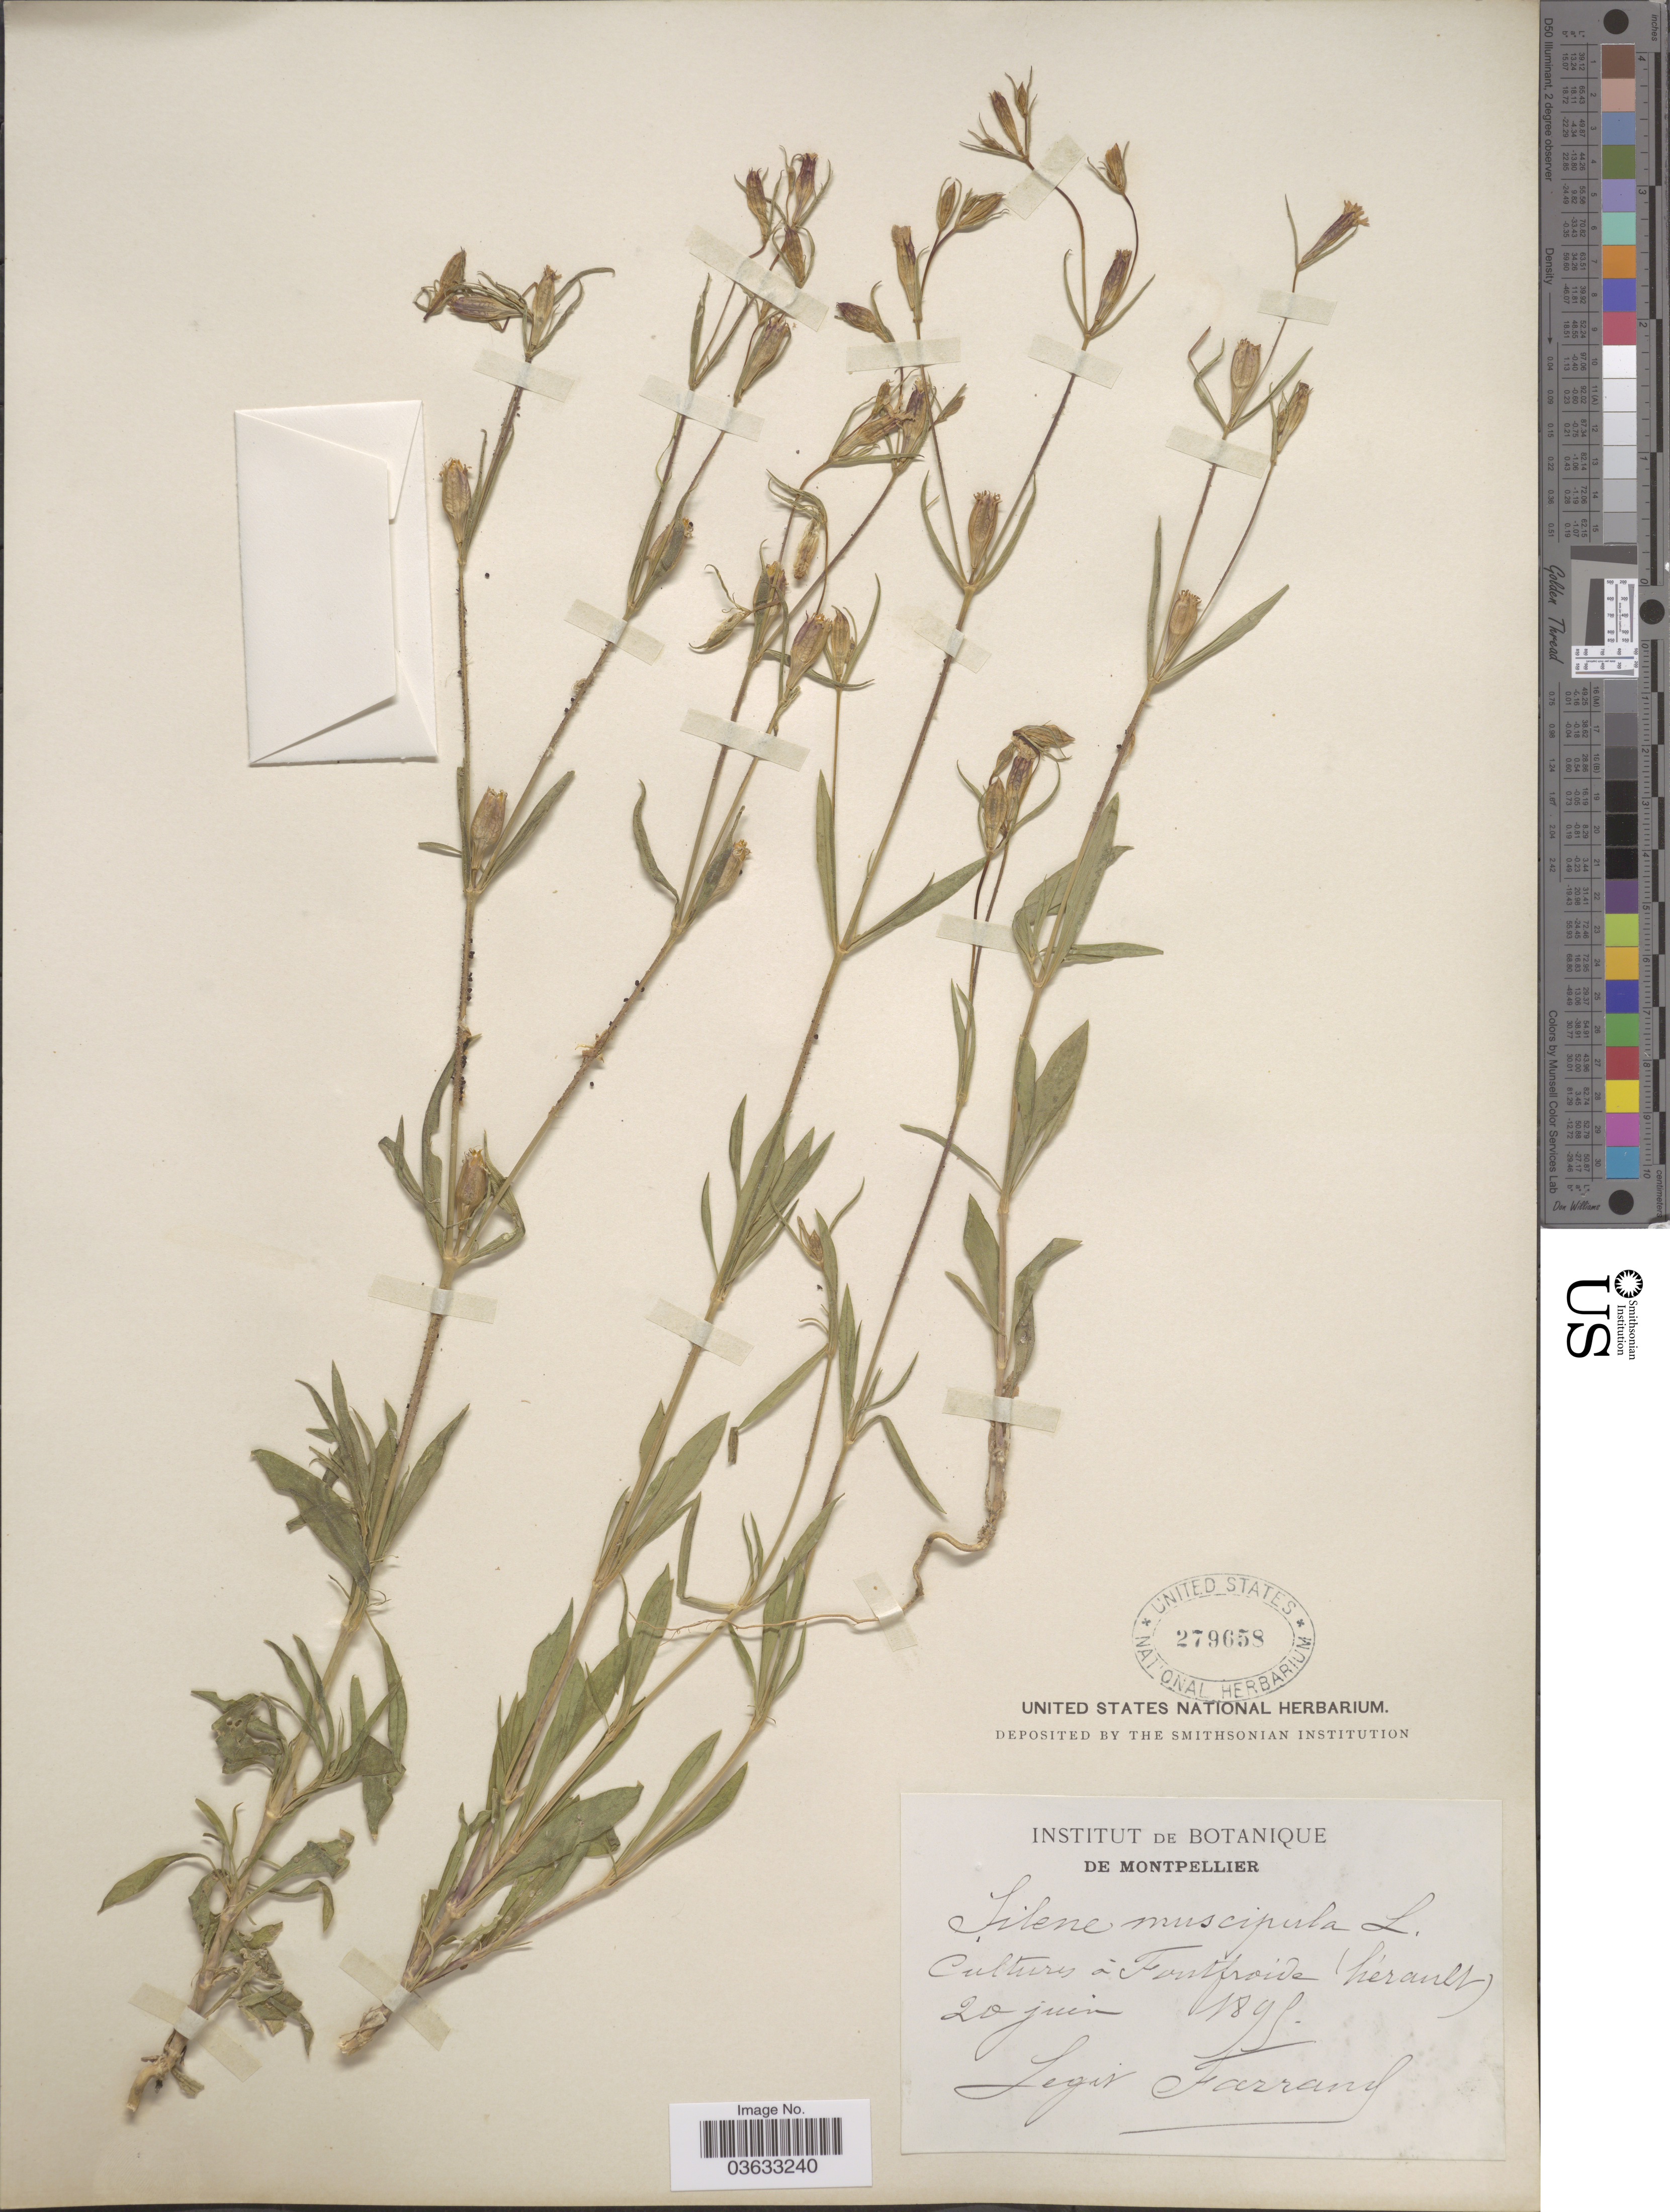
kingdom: Plantae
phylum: Tracheophyta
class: Magnoliopsida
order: Caryophyllales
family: Caryophyllaceae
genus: Silene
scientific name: Silene muscipula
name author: L.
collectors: Farrand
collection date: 1895-06-20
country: France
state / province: Occitanie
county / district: Hérault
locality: Cultures á Fontfroide (hérault).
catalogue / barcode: US 279658